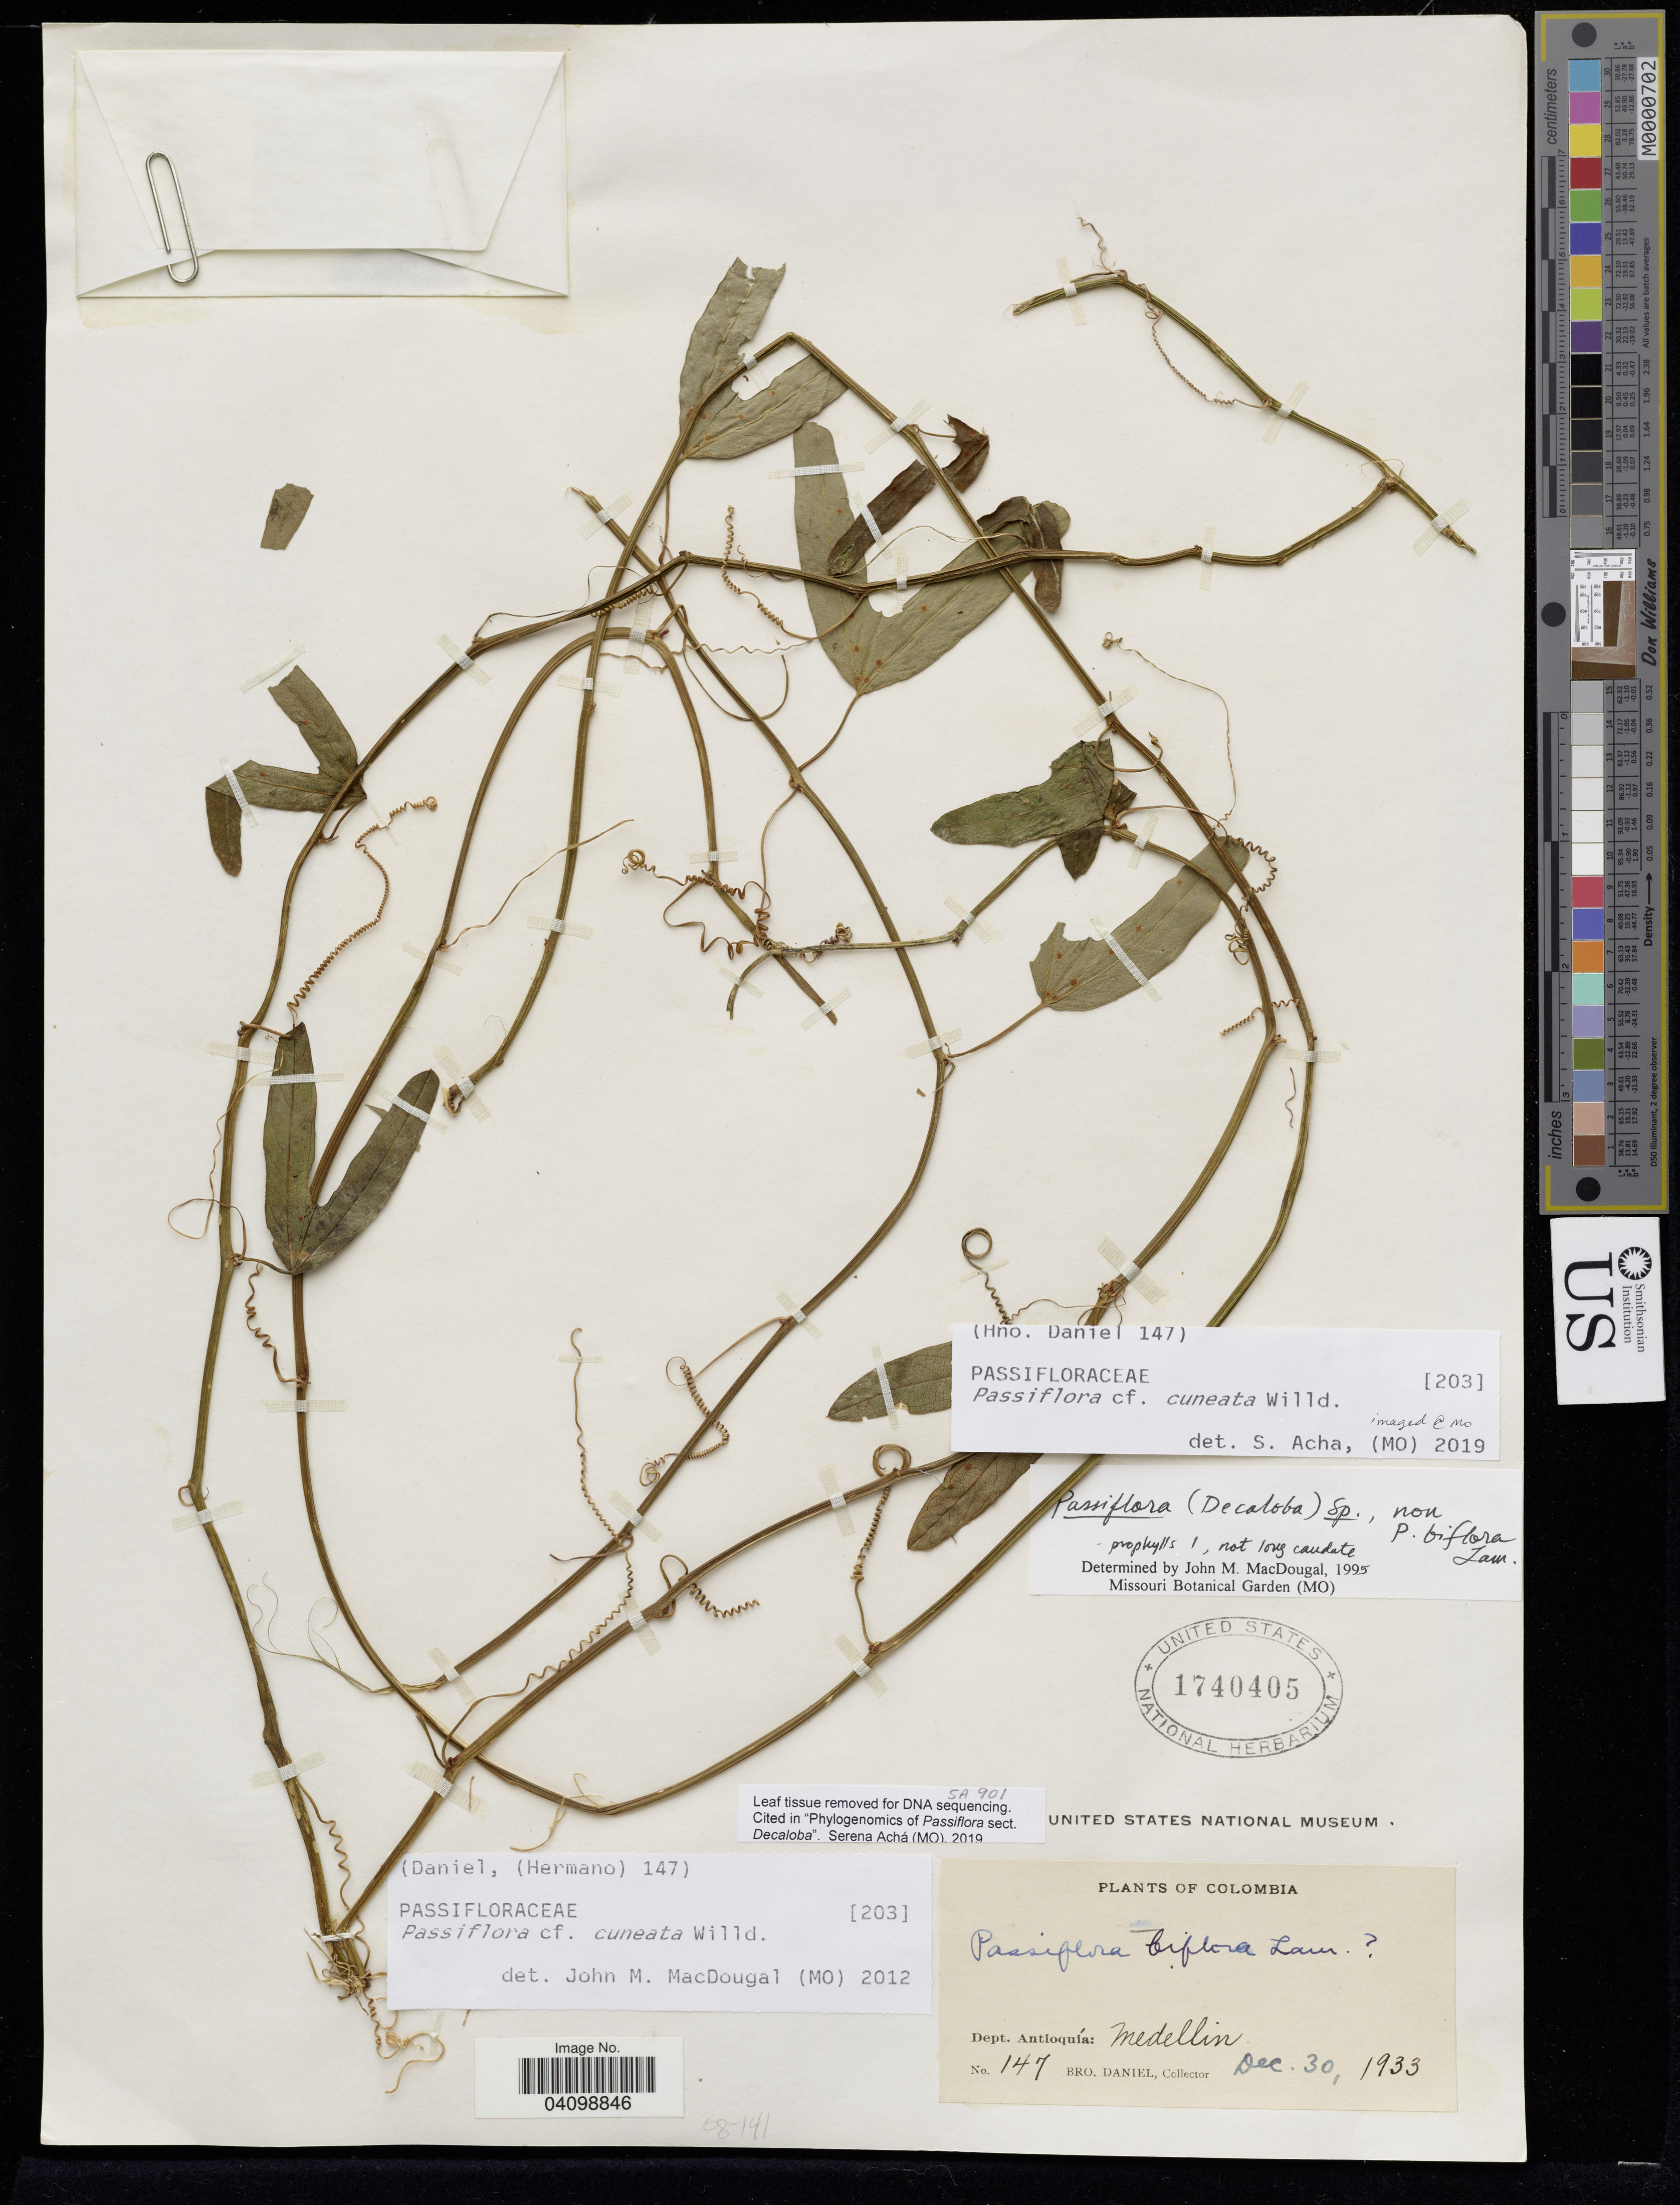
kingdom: Plantae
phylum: Tracheophyta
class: Magnoliopsida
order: Malpighiales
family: Passifloraceae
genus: Passiflora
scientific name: Passiflora cuneata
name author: Willd.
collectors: Bro. Daniel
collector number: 147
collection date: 1933-12-30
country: Colombia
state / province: Antioquia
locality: Medellin.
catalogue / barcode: US 1740405